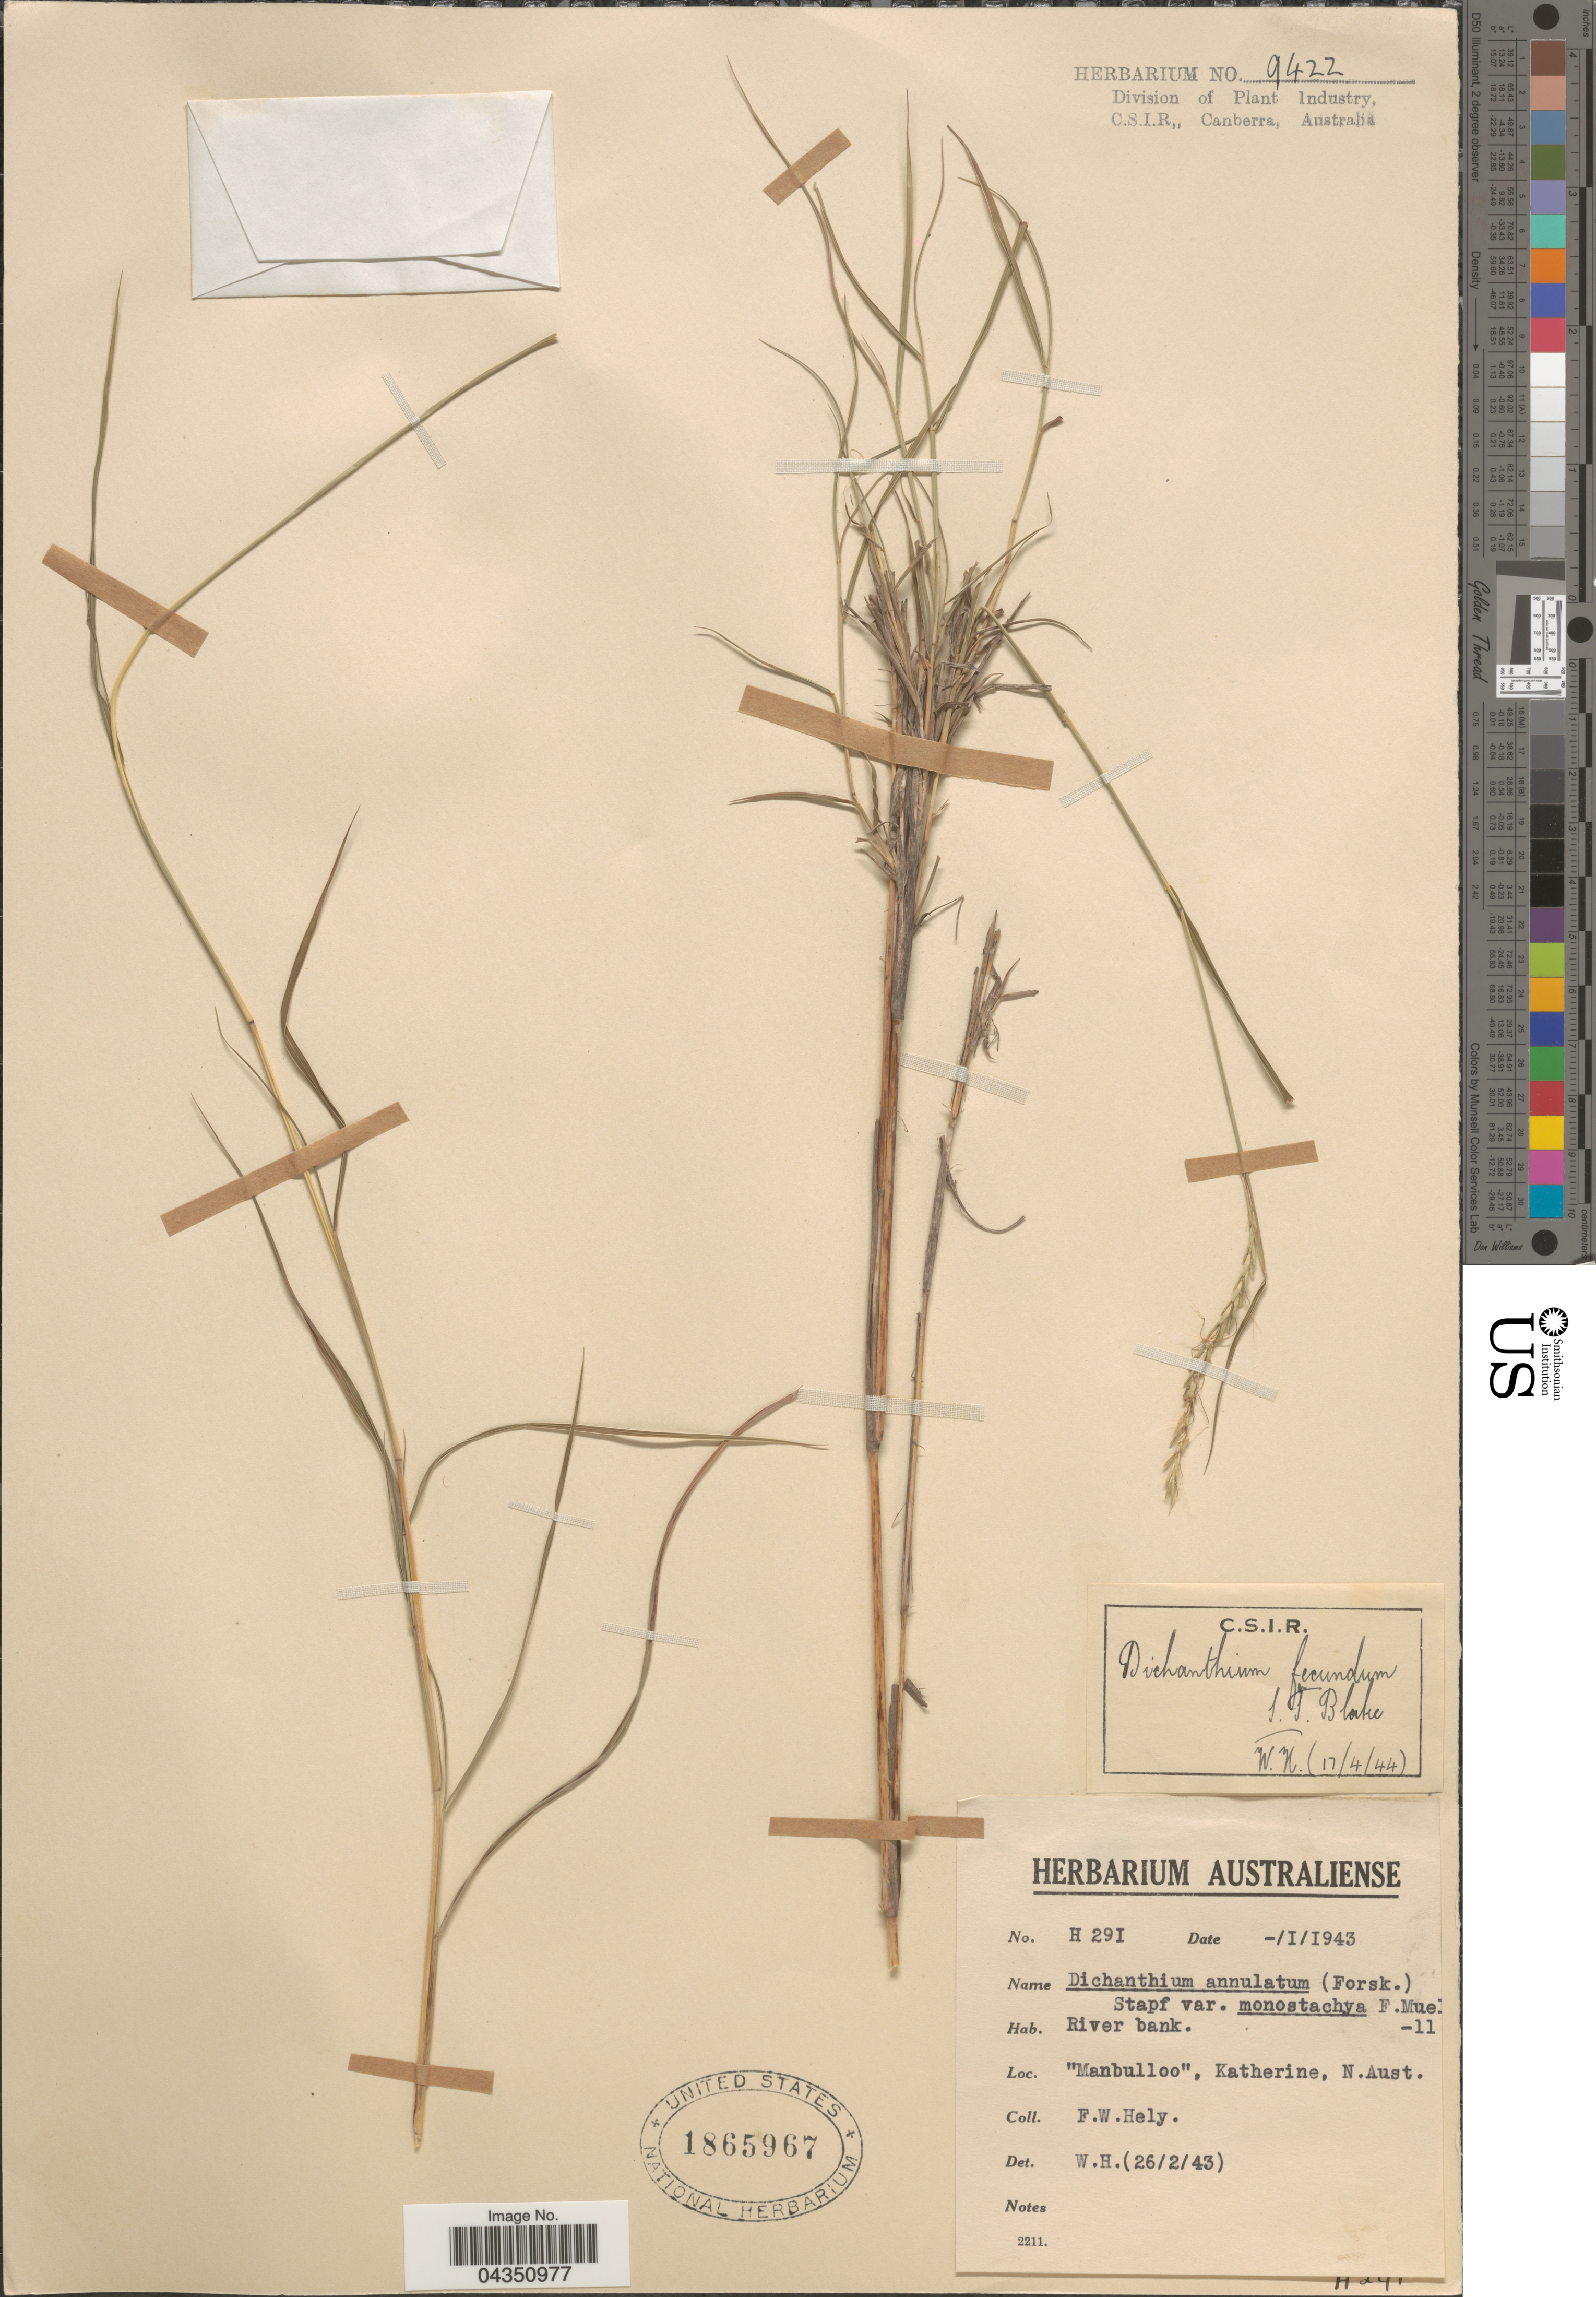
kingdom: Plantae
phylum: Tracheophyta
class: Liliopsida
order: Poales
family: Poaceae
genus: Dichanthium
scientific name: Dichanthium fecundum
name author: S.T. Blake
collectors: F. Hely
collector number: H 291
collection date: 1943-01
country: Australia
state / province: Northern Territory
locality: Manbulloo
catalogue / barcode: US 1865967